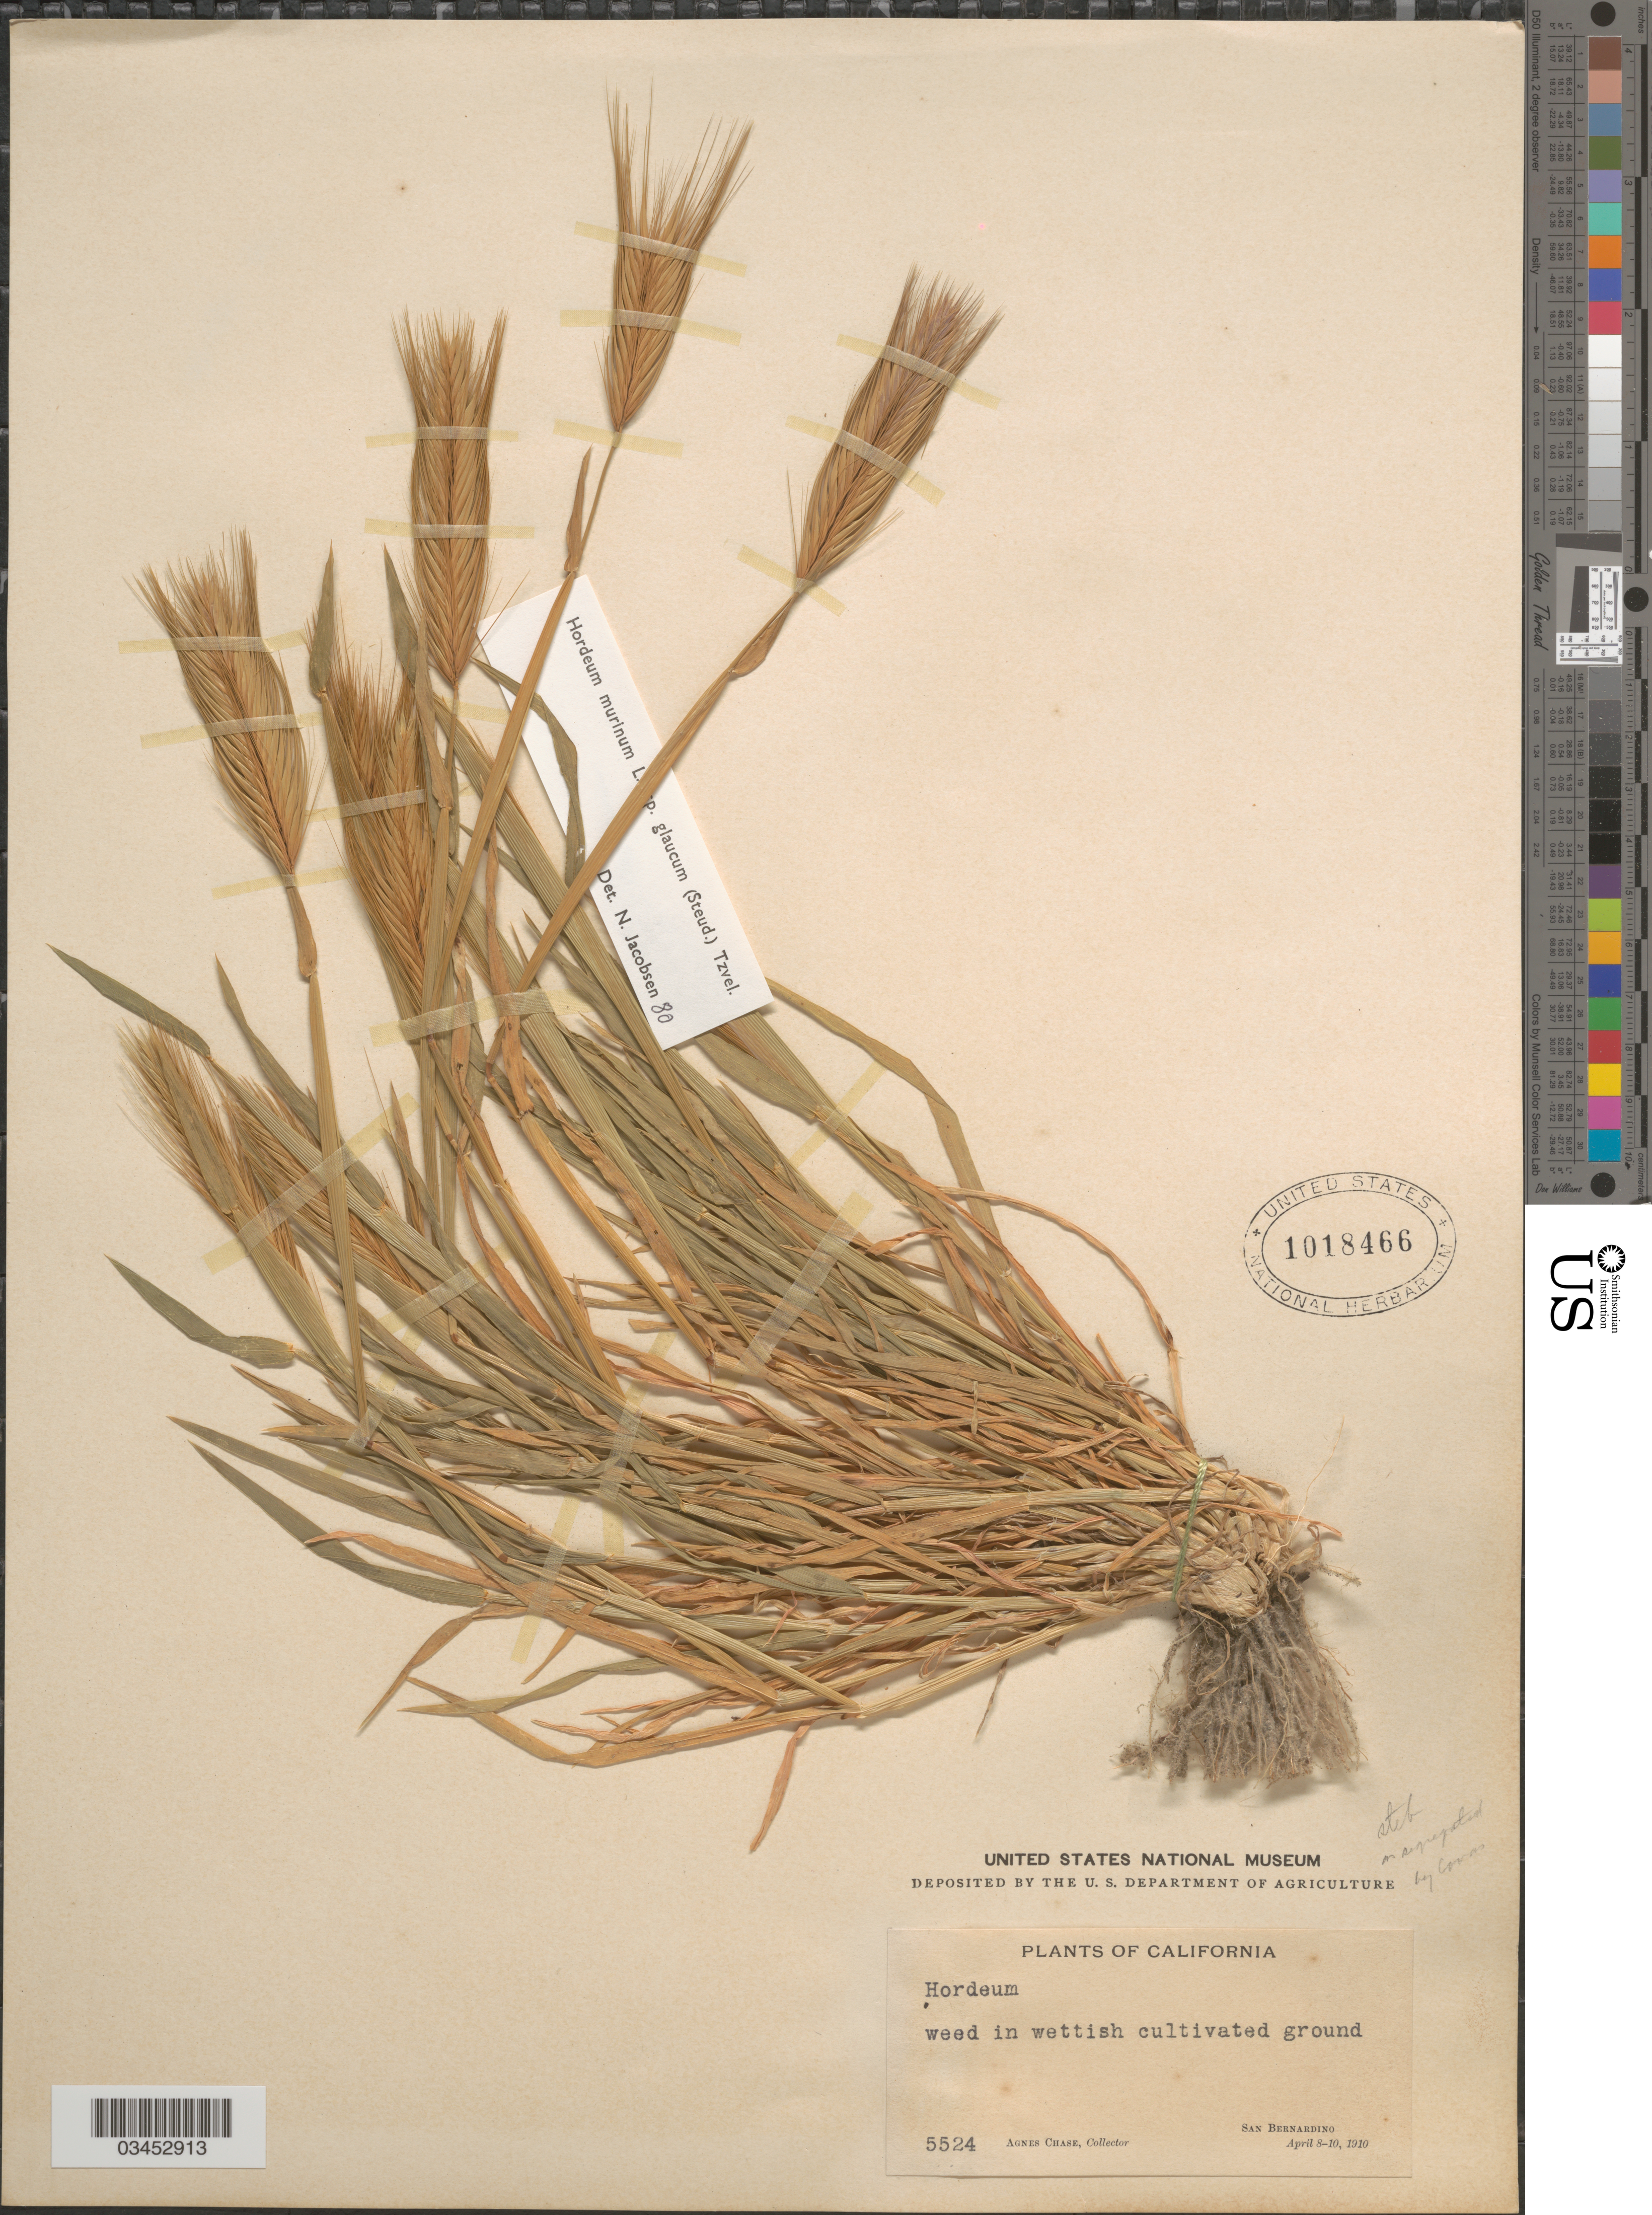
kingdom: Plantae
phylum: Tracheophyta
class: Liliopsida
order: Poales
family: Poaceae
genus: Hordeum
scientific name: Hordeum murinum subsp. glaucum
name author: (Steud.) Tzvelev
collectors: A. Chase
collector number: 5524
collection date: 1910-04-08/1910-04-10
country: United States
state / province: California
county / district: San Bernardino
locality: San Bernardino.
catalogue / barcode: US 1018466